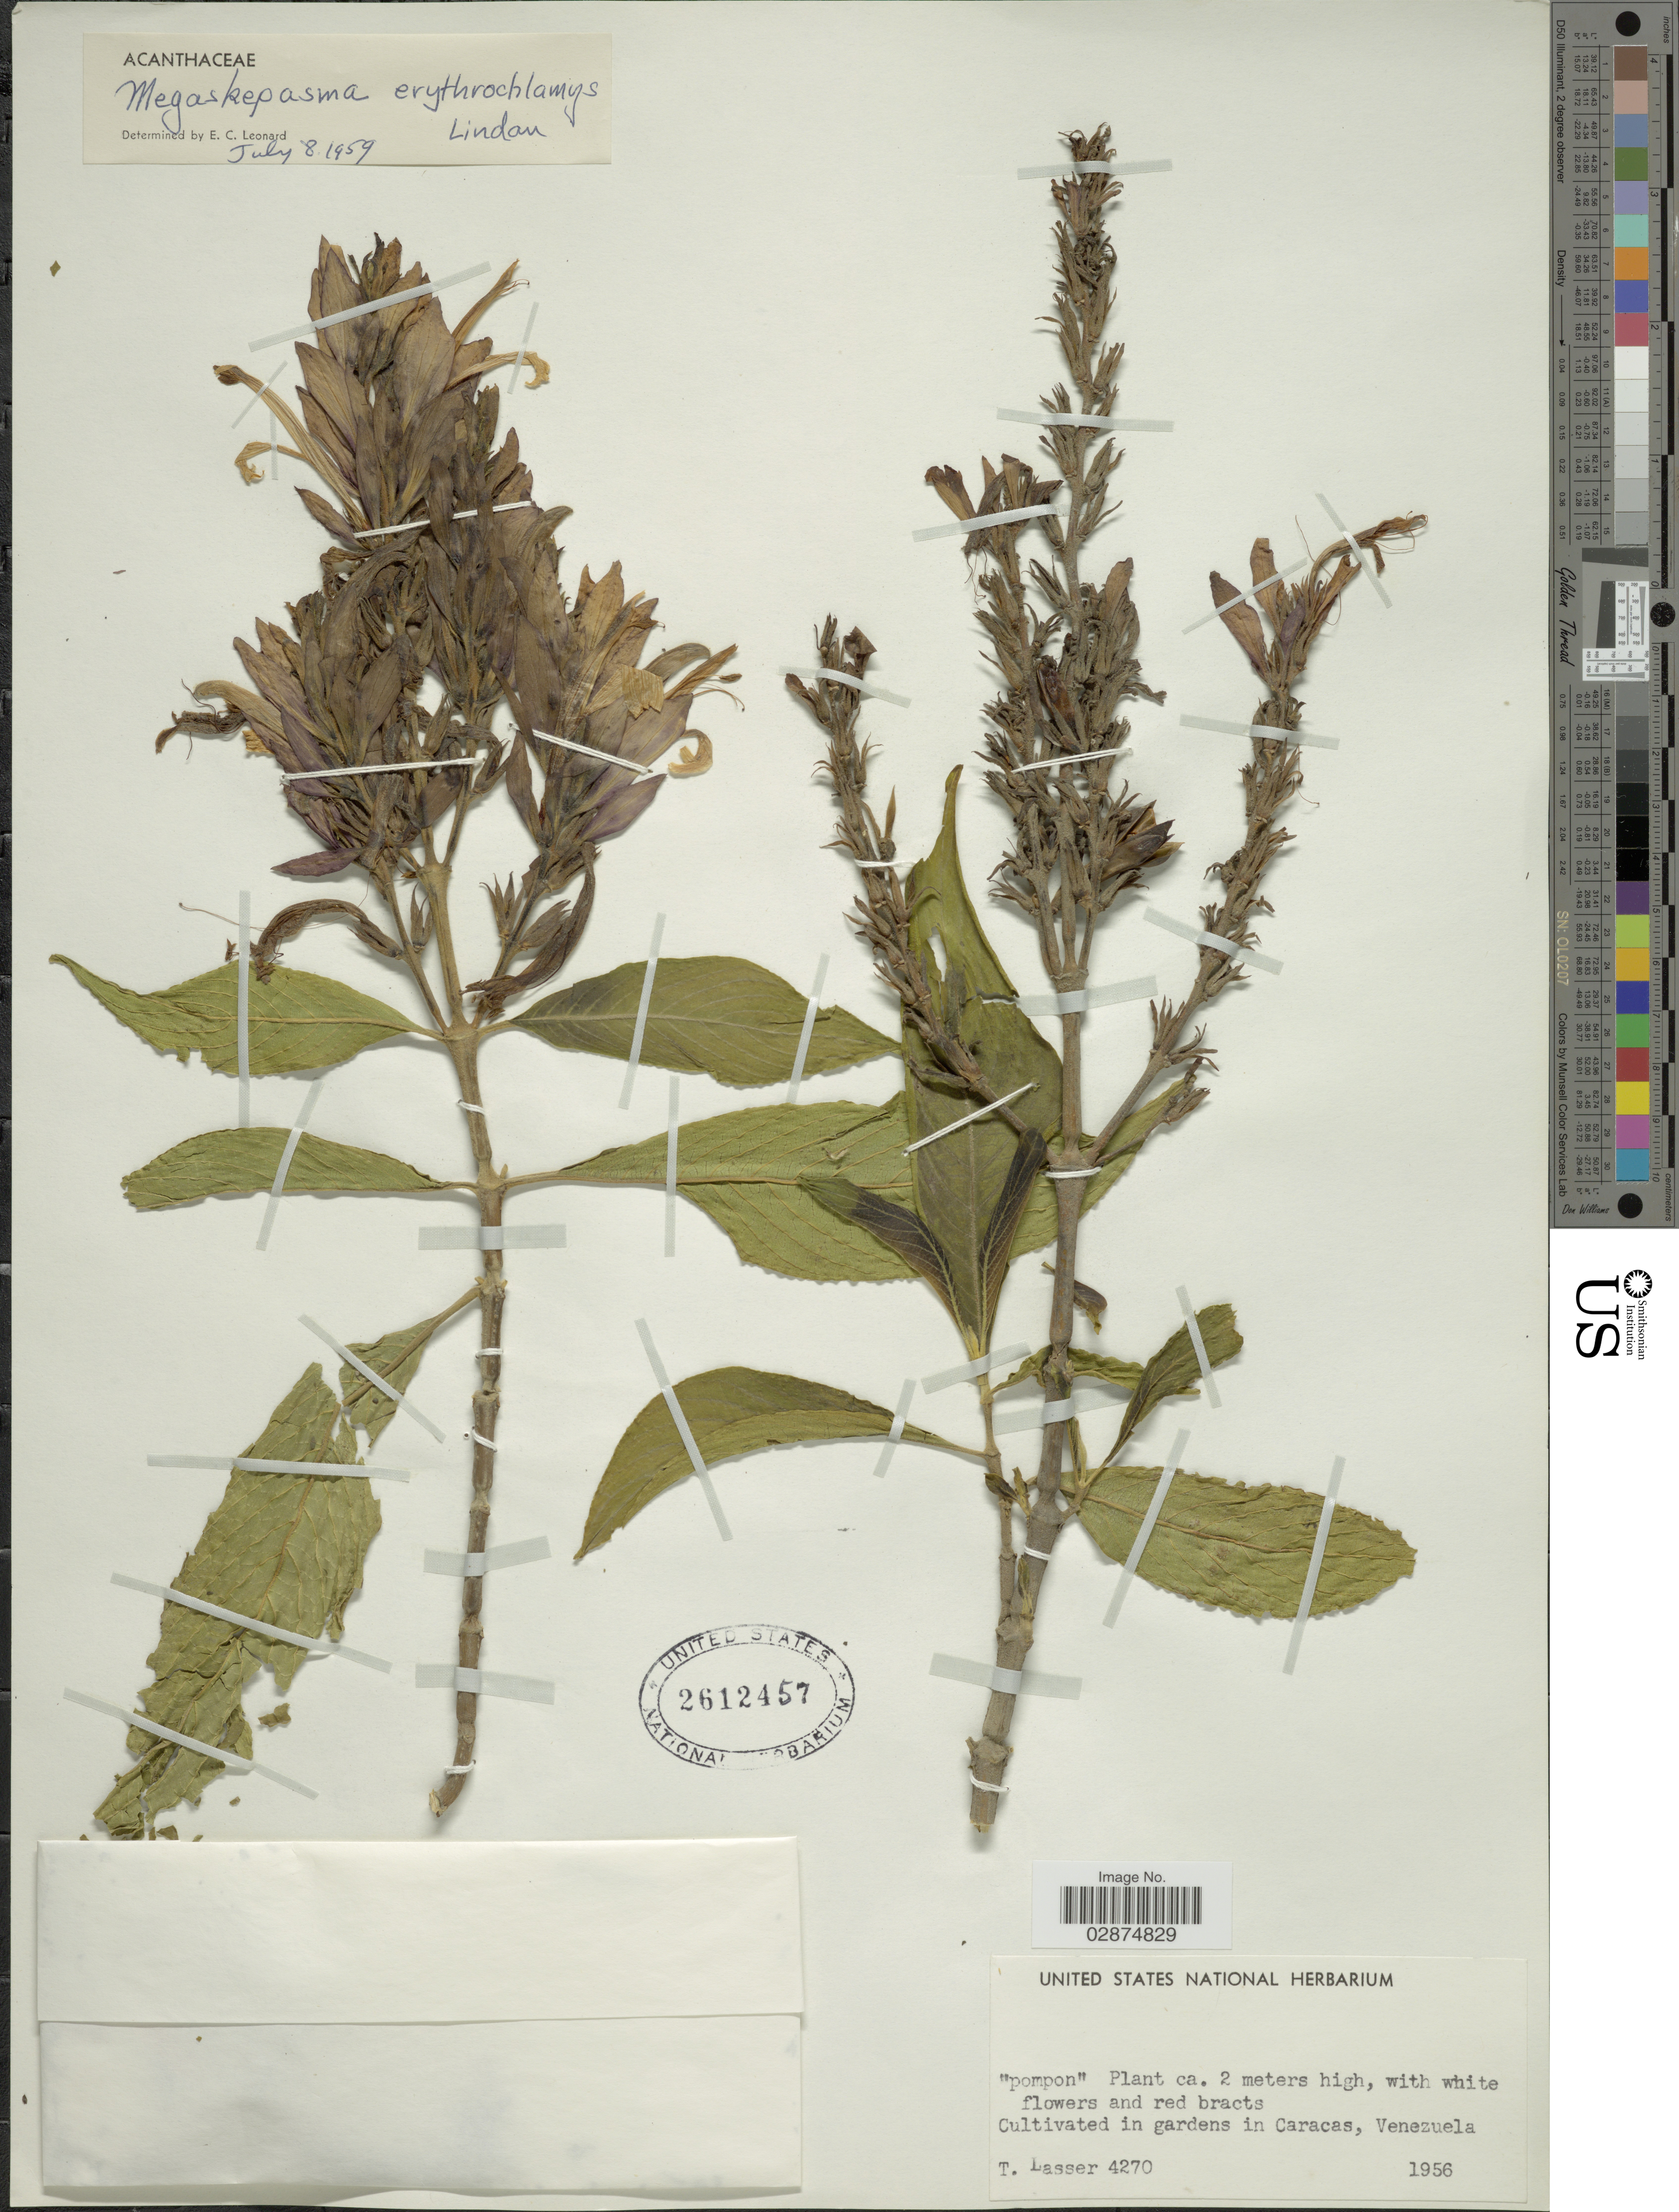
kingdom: Plantae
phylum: Tracheophyta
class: Magnoliopsida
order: Lamiales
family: Acanthaceae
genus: Megaskepasma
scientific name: Megaskepasma erythrochlamys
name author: Lindau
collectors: T. Lasser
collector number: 4270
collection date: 1956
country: Venezuela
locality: In gardens in Caracas.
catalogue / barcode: US 2612457